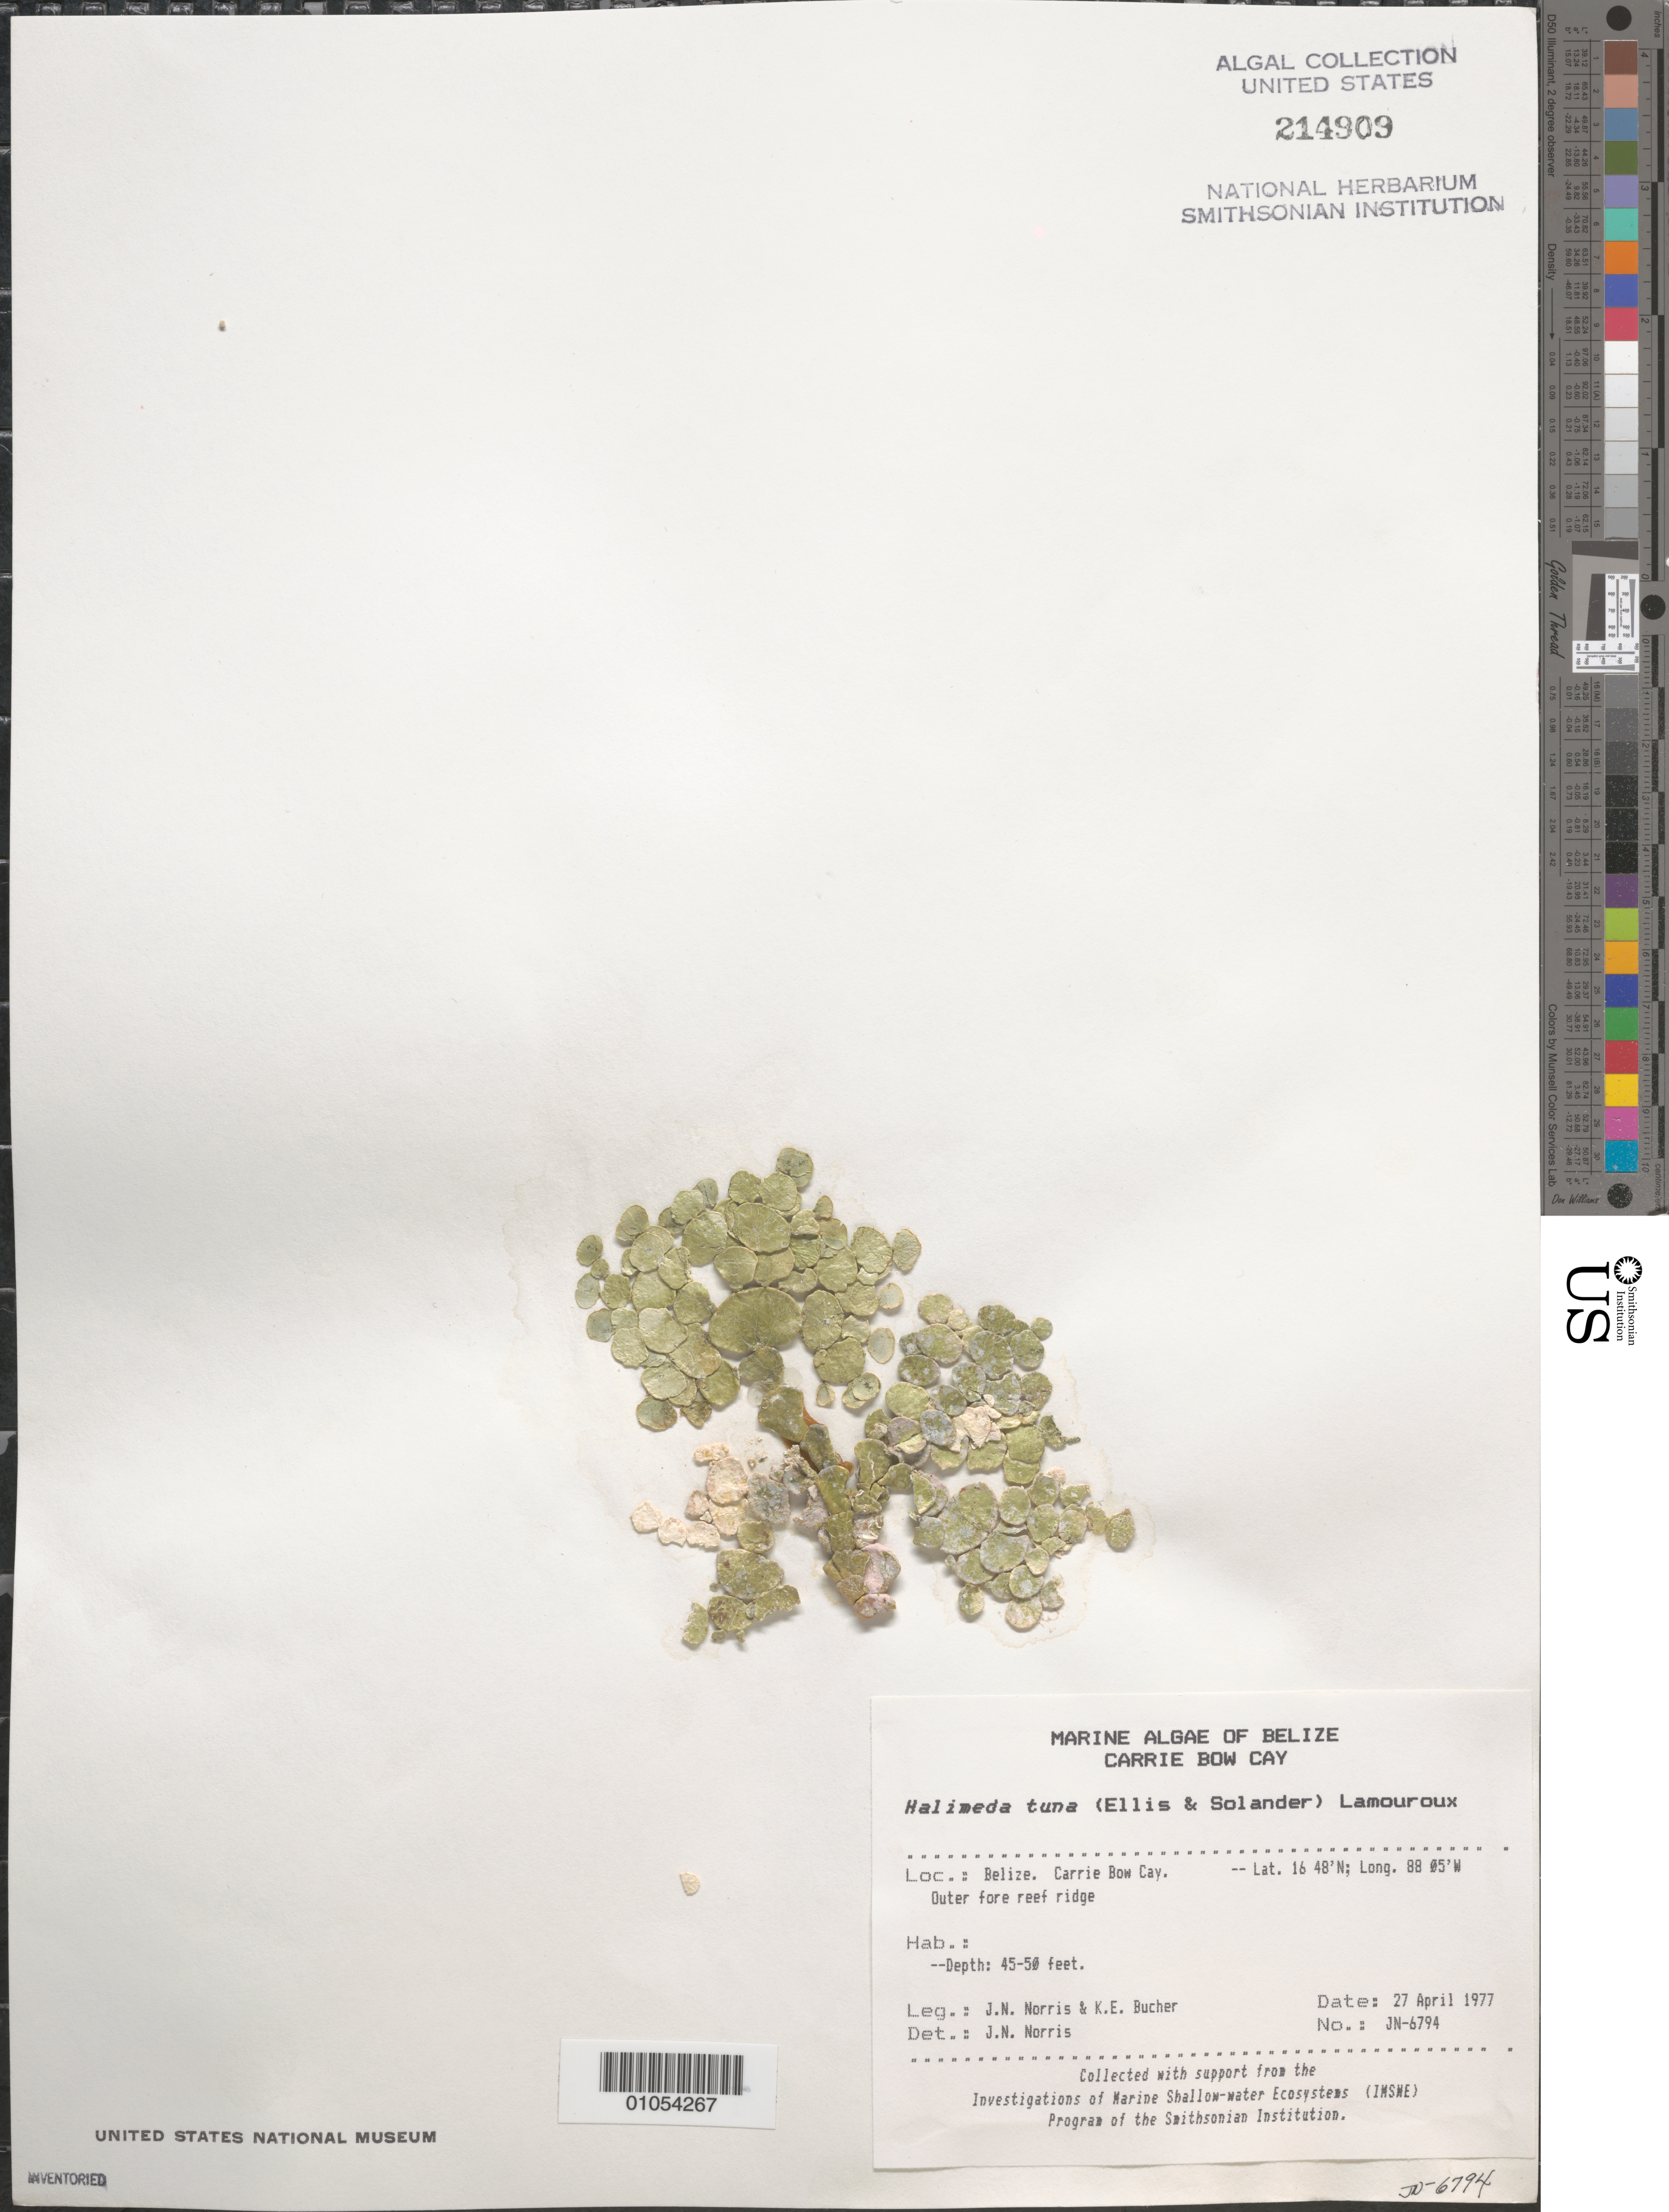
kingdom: Plantae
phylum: Chlorophyta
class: Ulvophyceae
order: Bryopsidales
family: Halimedaceae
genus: Halimeda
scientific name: Halimeda tuna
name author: (J. Ellis & Sol.) J.V.Lamouroux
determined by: Norris, James N.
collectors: J. N. Norris & K. E. Bucher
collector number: JN-6794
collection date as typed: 27 Apr 1977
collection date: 1977-04-27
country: Belize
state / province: Stann Creek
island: Carrie Bow Cay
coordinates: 16 48'N, 88 05'W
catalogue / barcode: US 214909